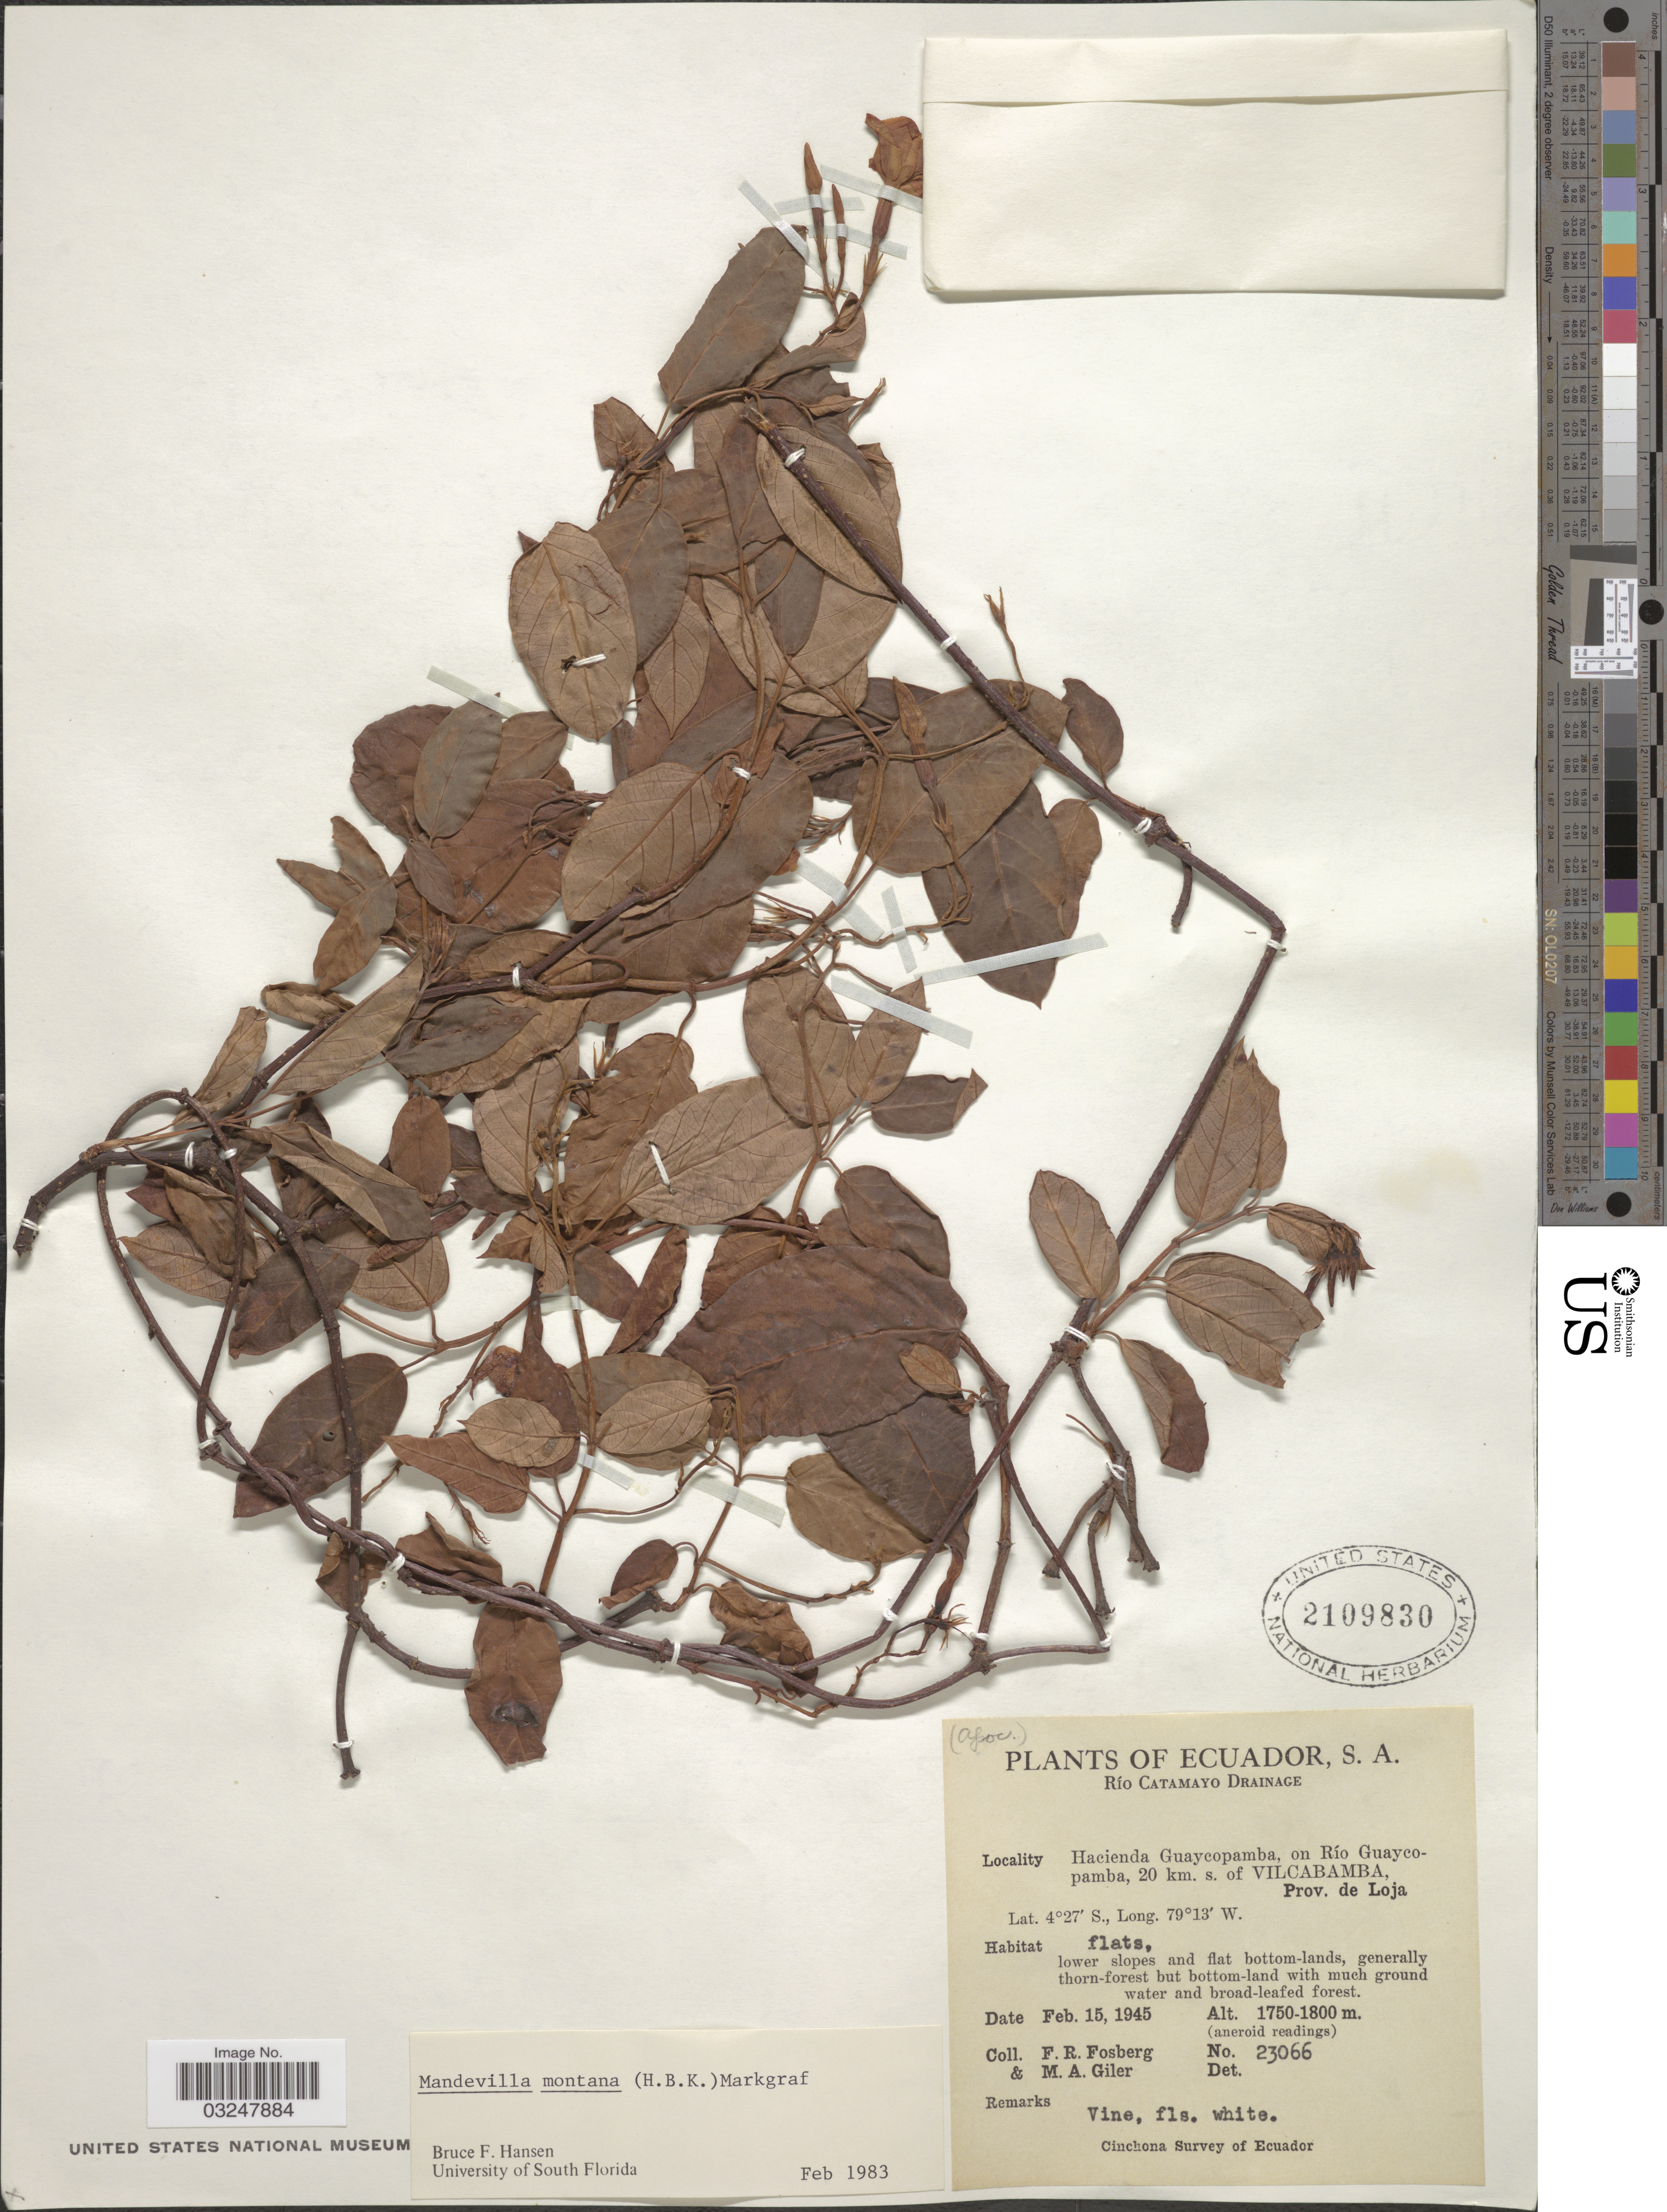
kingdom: Plantae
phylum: Tracheophyta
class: Magnoliopsida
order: Gentianales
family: Apocynaceae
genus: Mandevilla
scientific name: Mandevilla montana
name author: (Kunth) Markgr.-Dann.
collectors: F. R. Fosberg & M. Giler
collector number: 23066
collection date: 1945-02-15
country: Ecuador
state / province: Loja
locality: Río Catamayo Drainage, Hacienda Guaycopamba, on Río Guaycopamba, 20 km. s. of Vilcabamba, Prov. de Loja.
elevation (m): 1750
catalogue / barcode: US 2109830